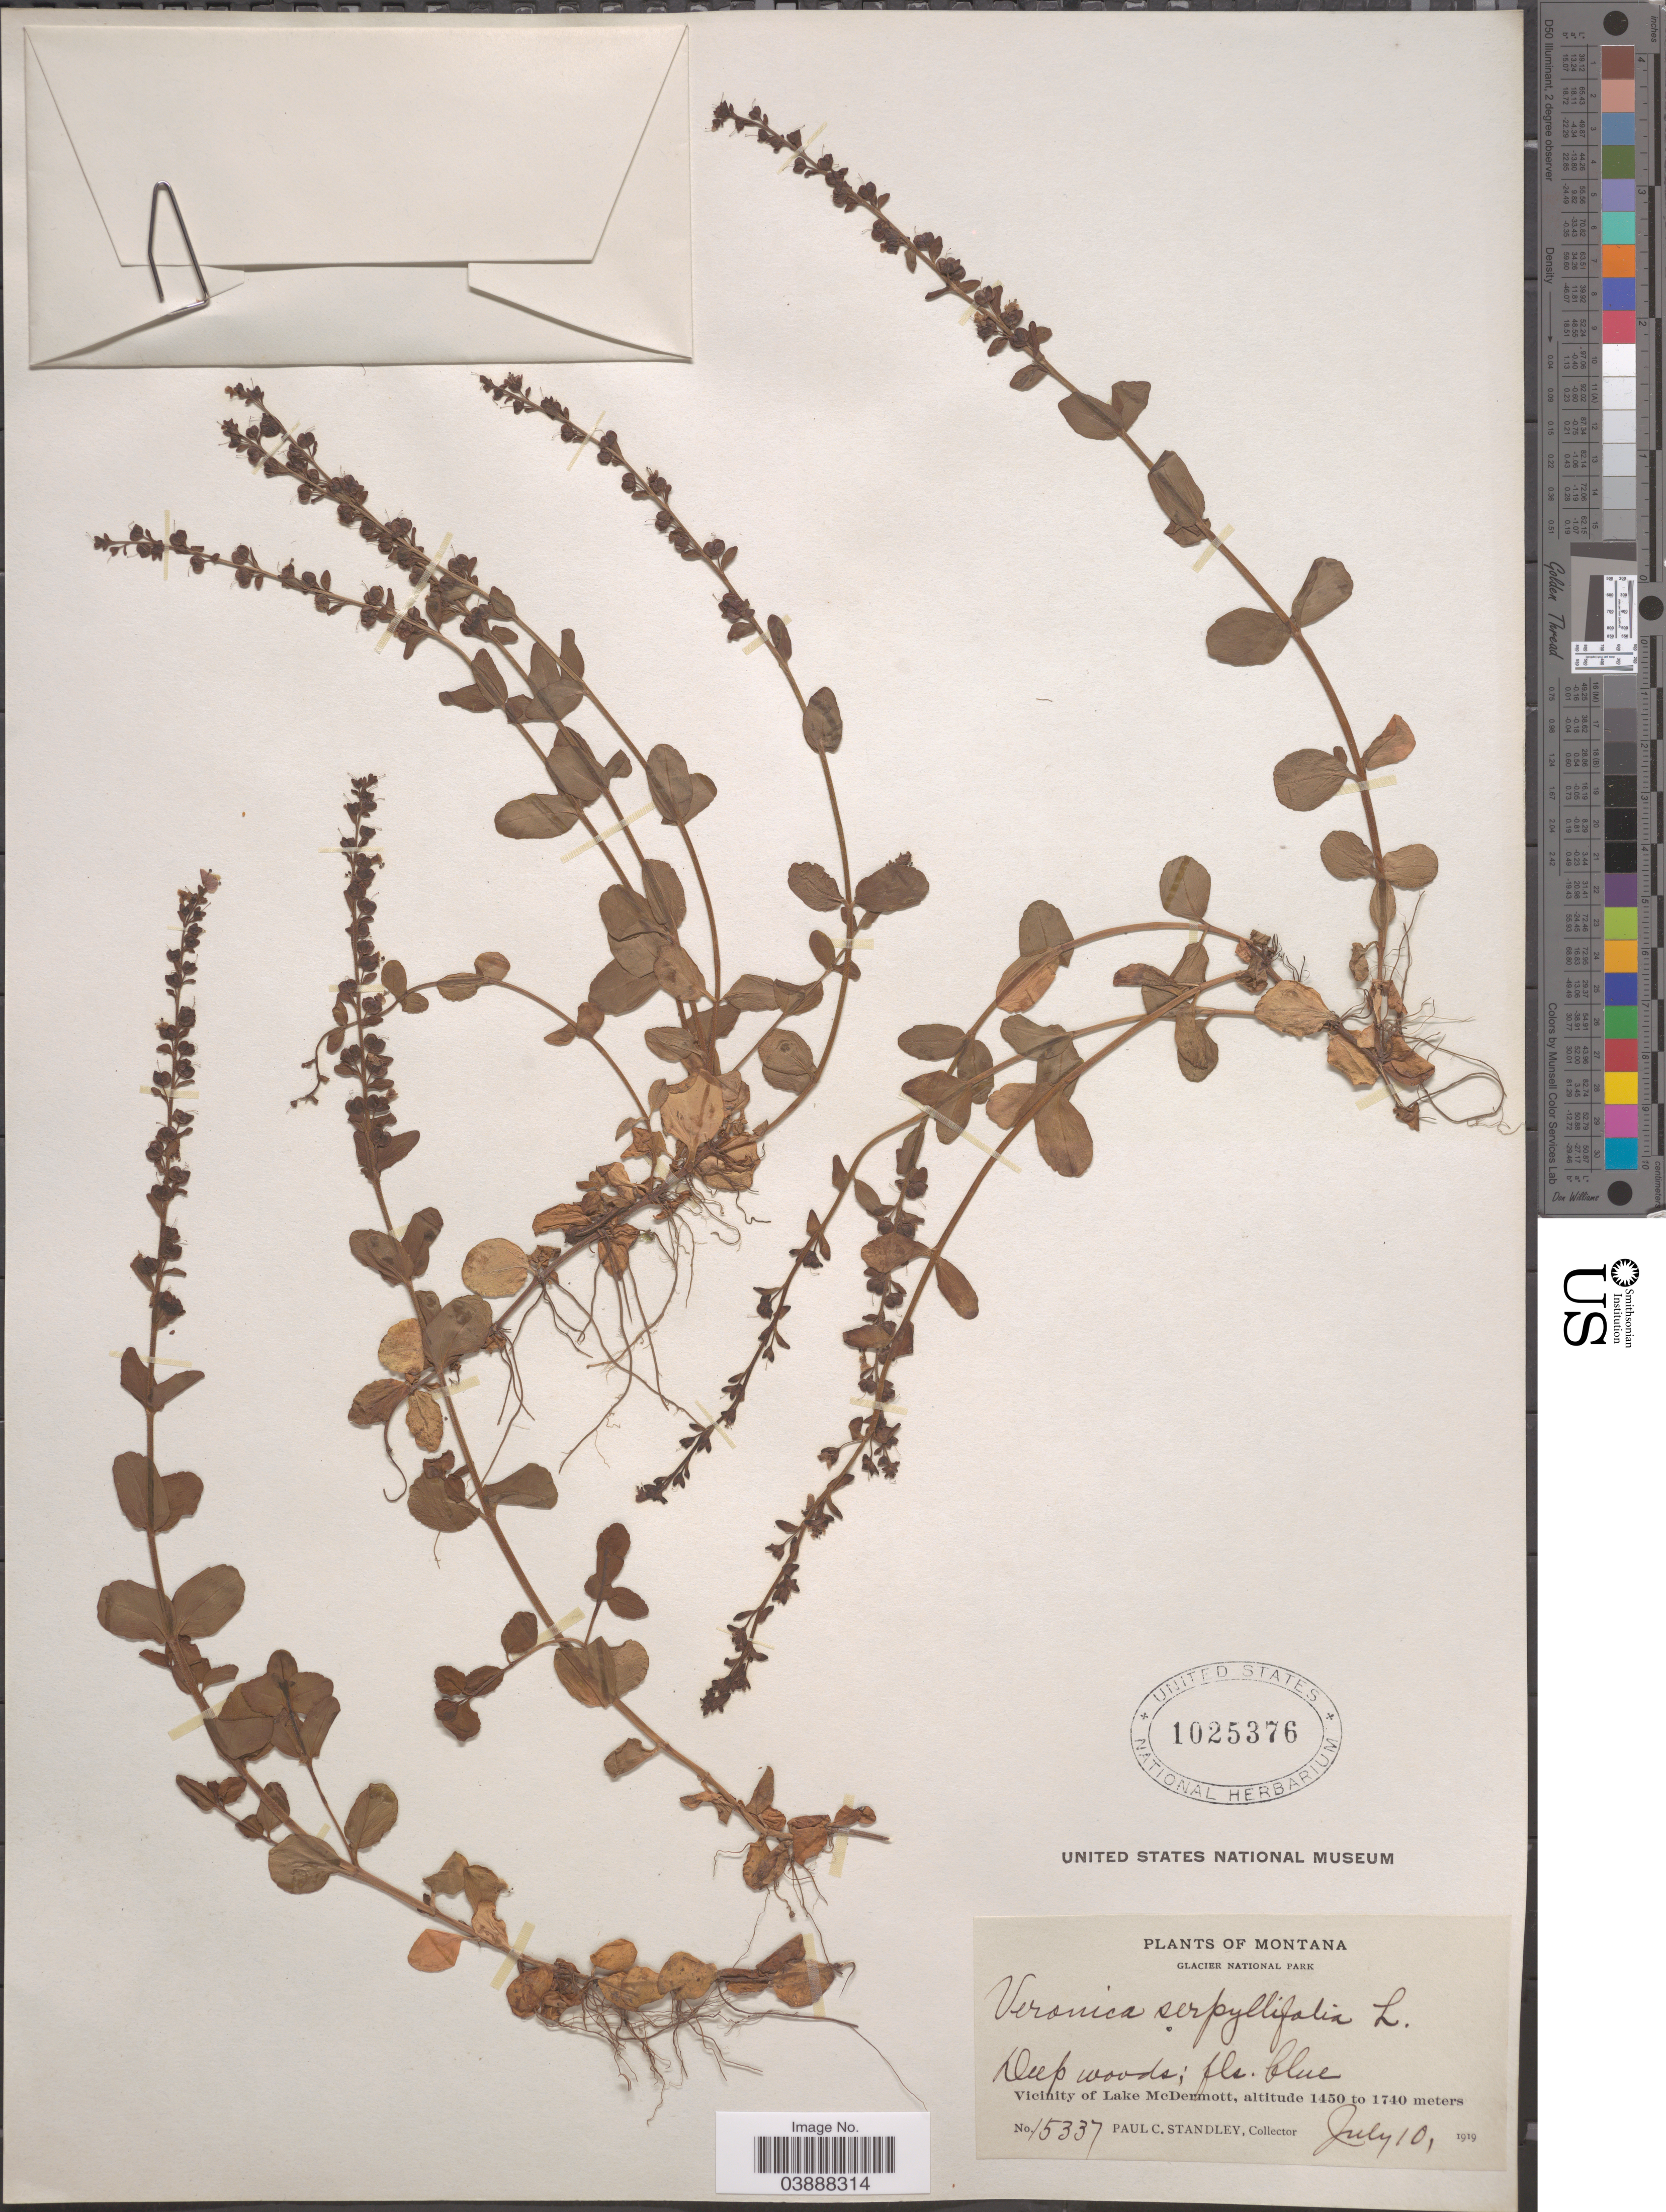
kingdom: Plantae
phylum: Tracheophyta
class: Magnoliopsida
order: Lamiales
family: Plantaginaceae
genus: Veronica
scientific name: Veronica serpyllifolia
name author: L.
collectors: P. C. Standley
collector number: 15337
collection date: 1919-07-10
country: United States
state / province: Montana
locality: Glacier National Park. Vicinity of Lake McDermott.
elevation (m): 1450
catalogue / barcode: US 1025376